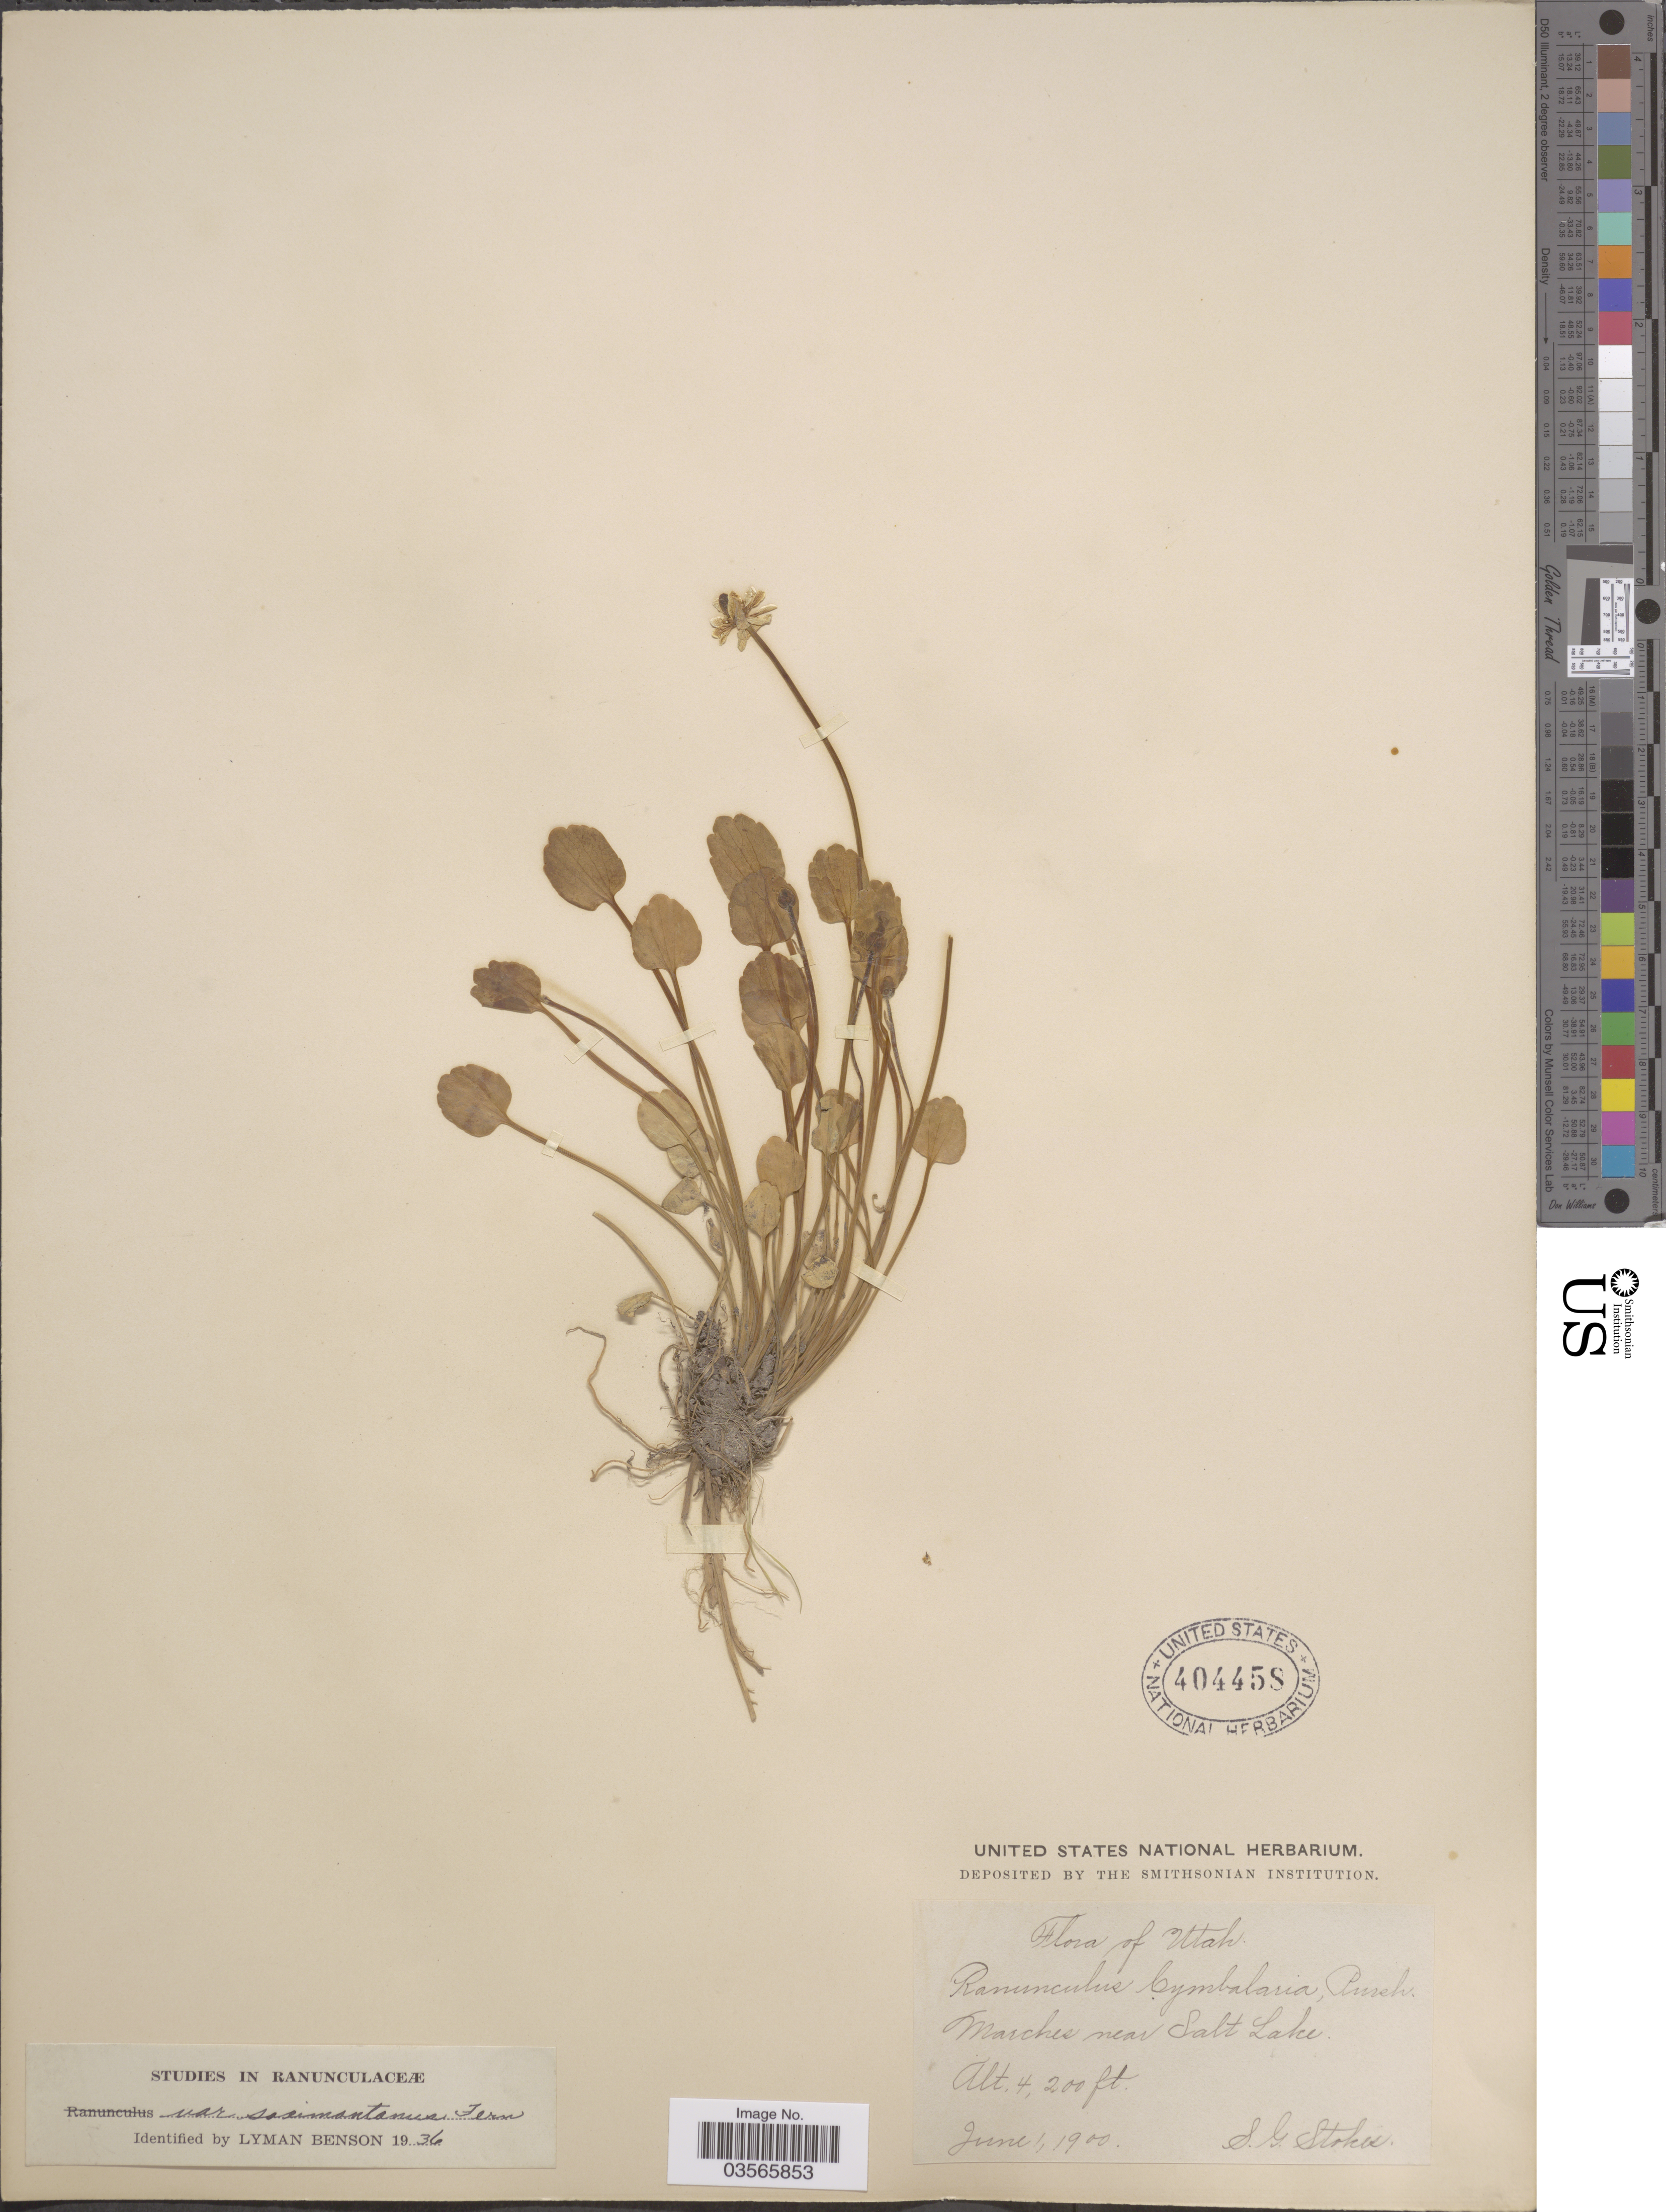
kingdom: Plantae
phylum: Tracheophyta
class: Magnoliopsida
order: Ranunculales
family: Ranunculaceae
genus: Halerpestes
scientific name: Halerpestes cymbalaria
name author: (Pursh) Greene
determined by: Strong, M. T., (US), Smithsonian Institution - National Museum of Natural History (UNITED STATES)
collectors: S. G. Stokes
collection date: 1900-06-01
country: United States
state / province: Utah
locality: Marches near Salt Lake.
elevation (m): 1280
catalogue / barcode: US 404458